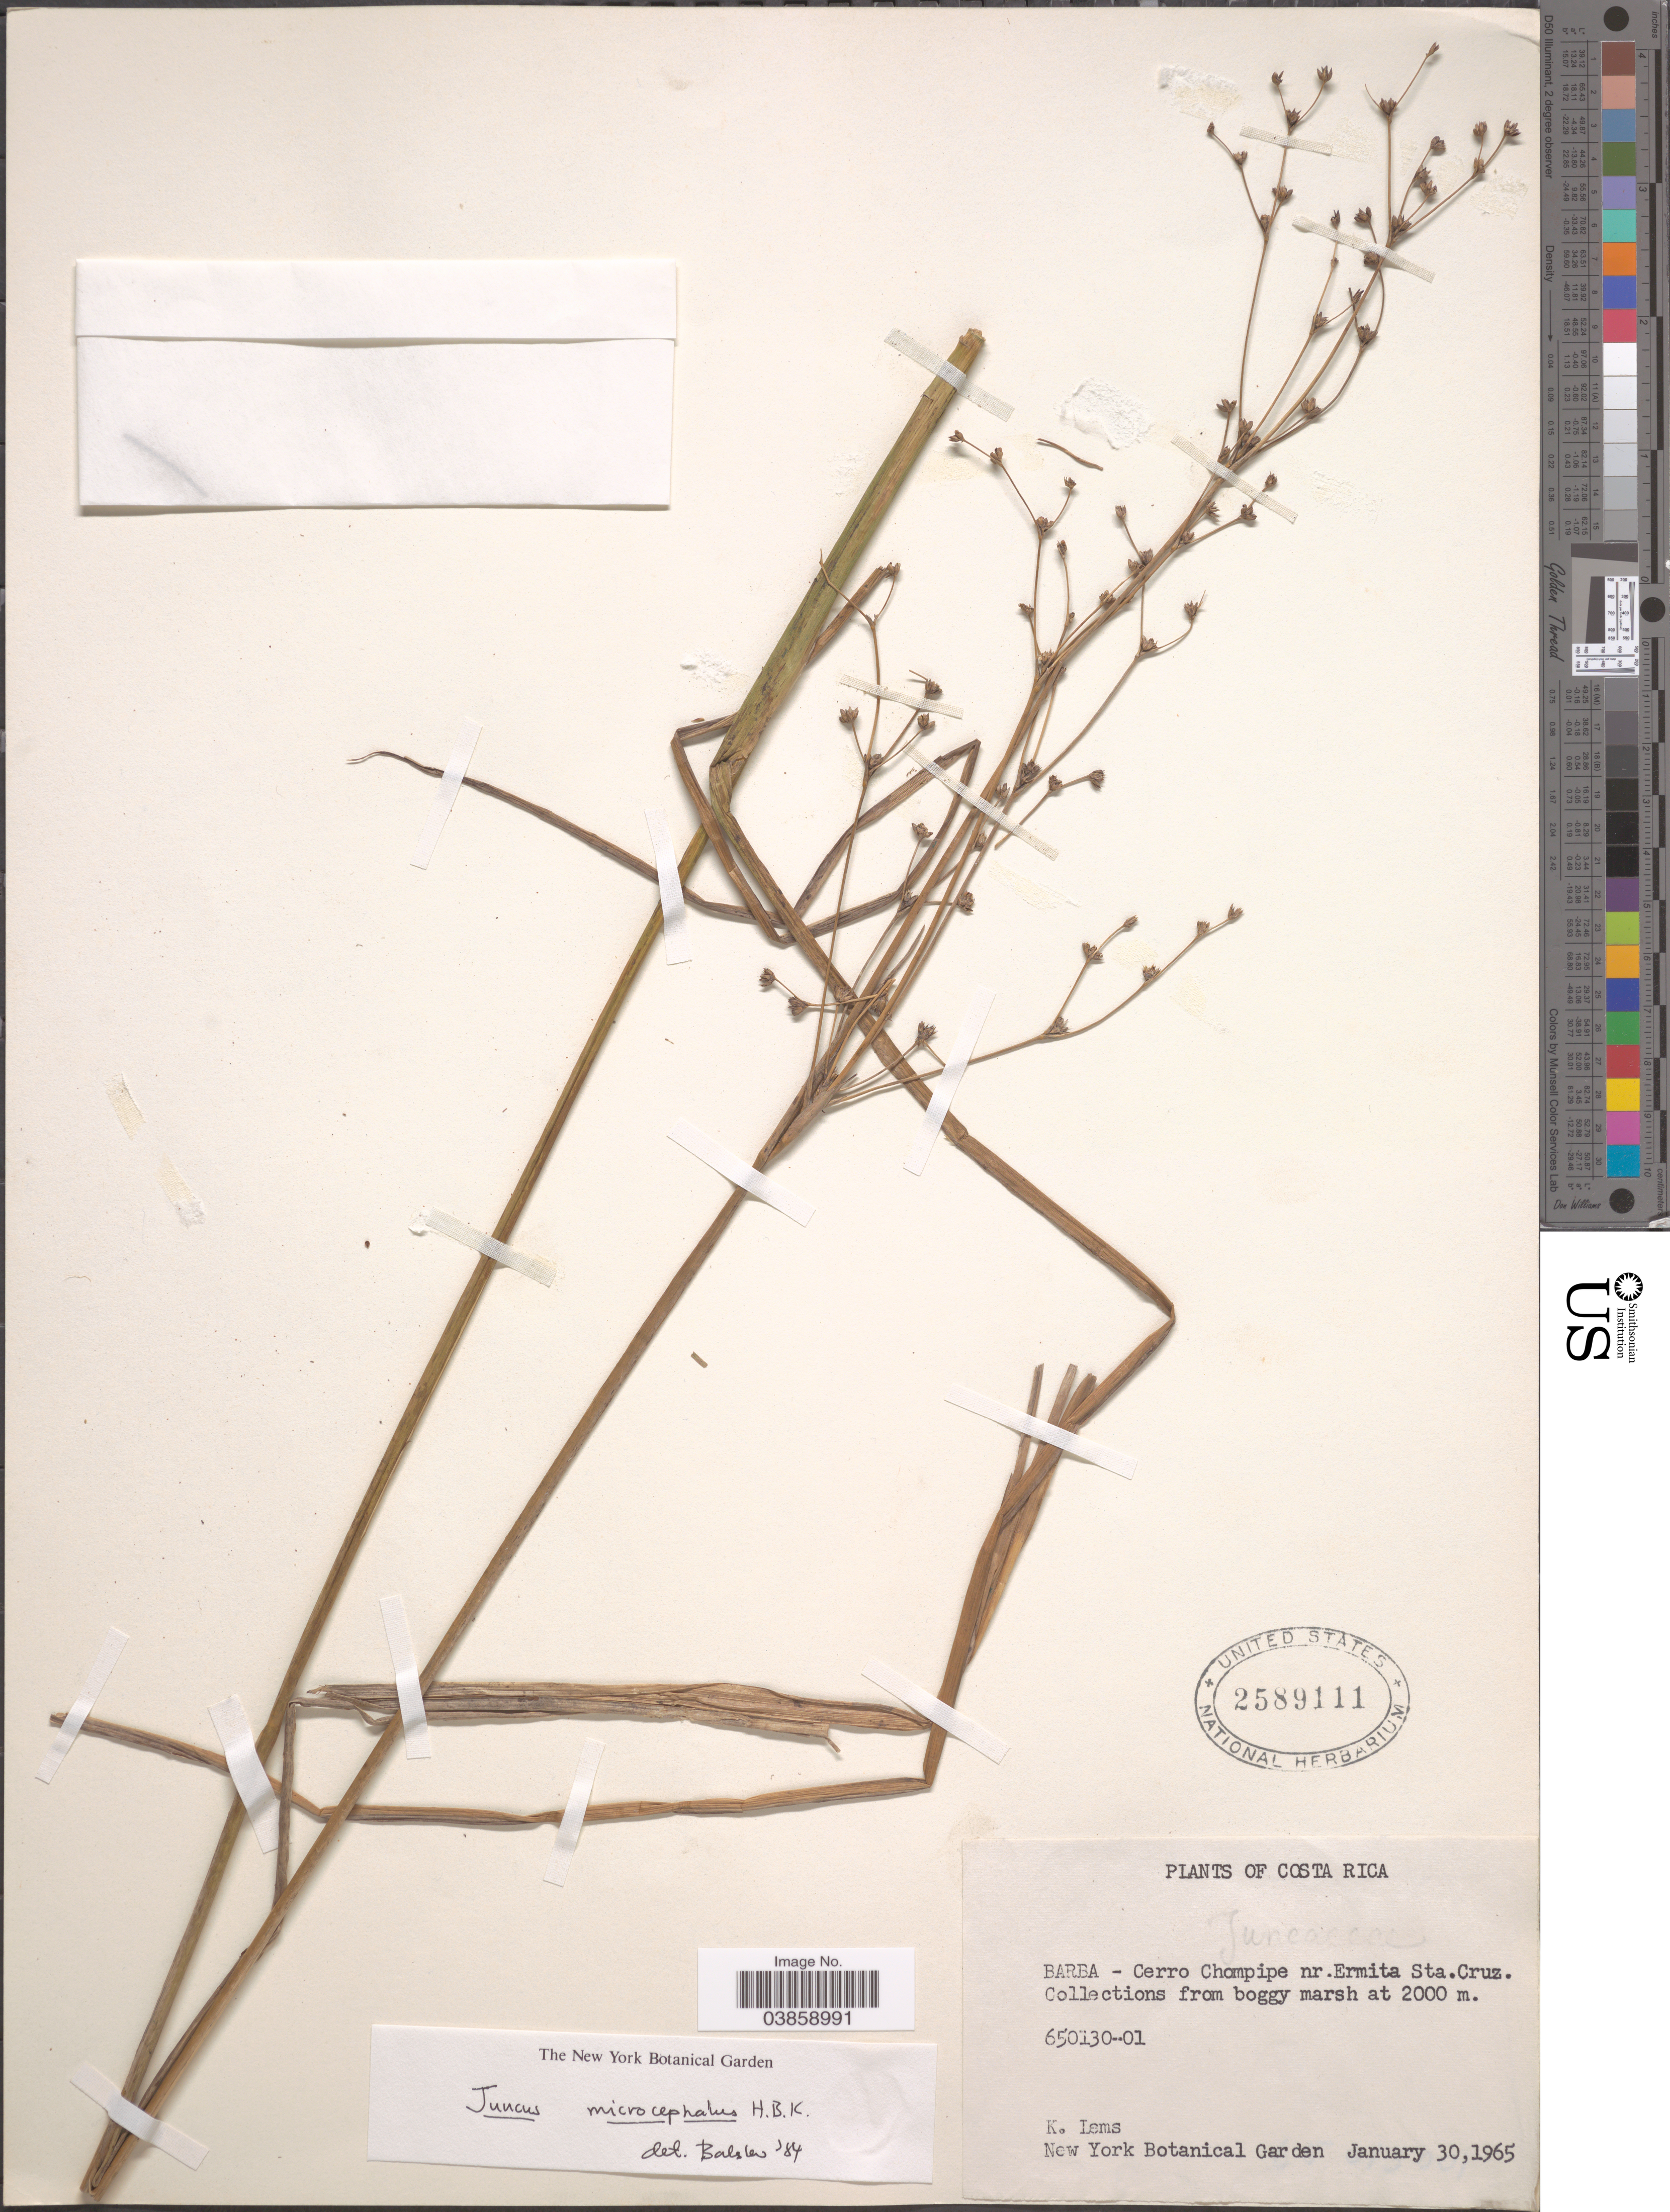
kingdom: Plantae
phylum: Tracheophyta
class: Liliopsida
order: Poales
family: Juncaceae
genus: Juncus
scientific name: Juncus microcephalus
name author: Kunth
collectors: K. Lems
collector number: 650130-01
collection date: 1965-01-30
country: Costa Rica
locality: Barba- Cerro Chompipe nr. Ermita Sta. Cruz.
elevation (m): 2000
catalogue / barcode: US 2589111